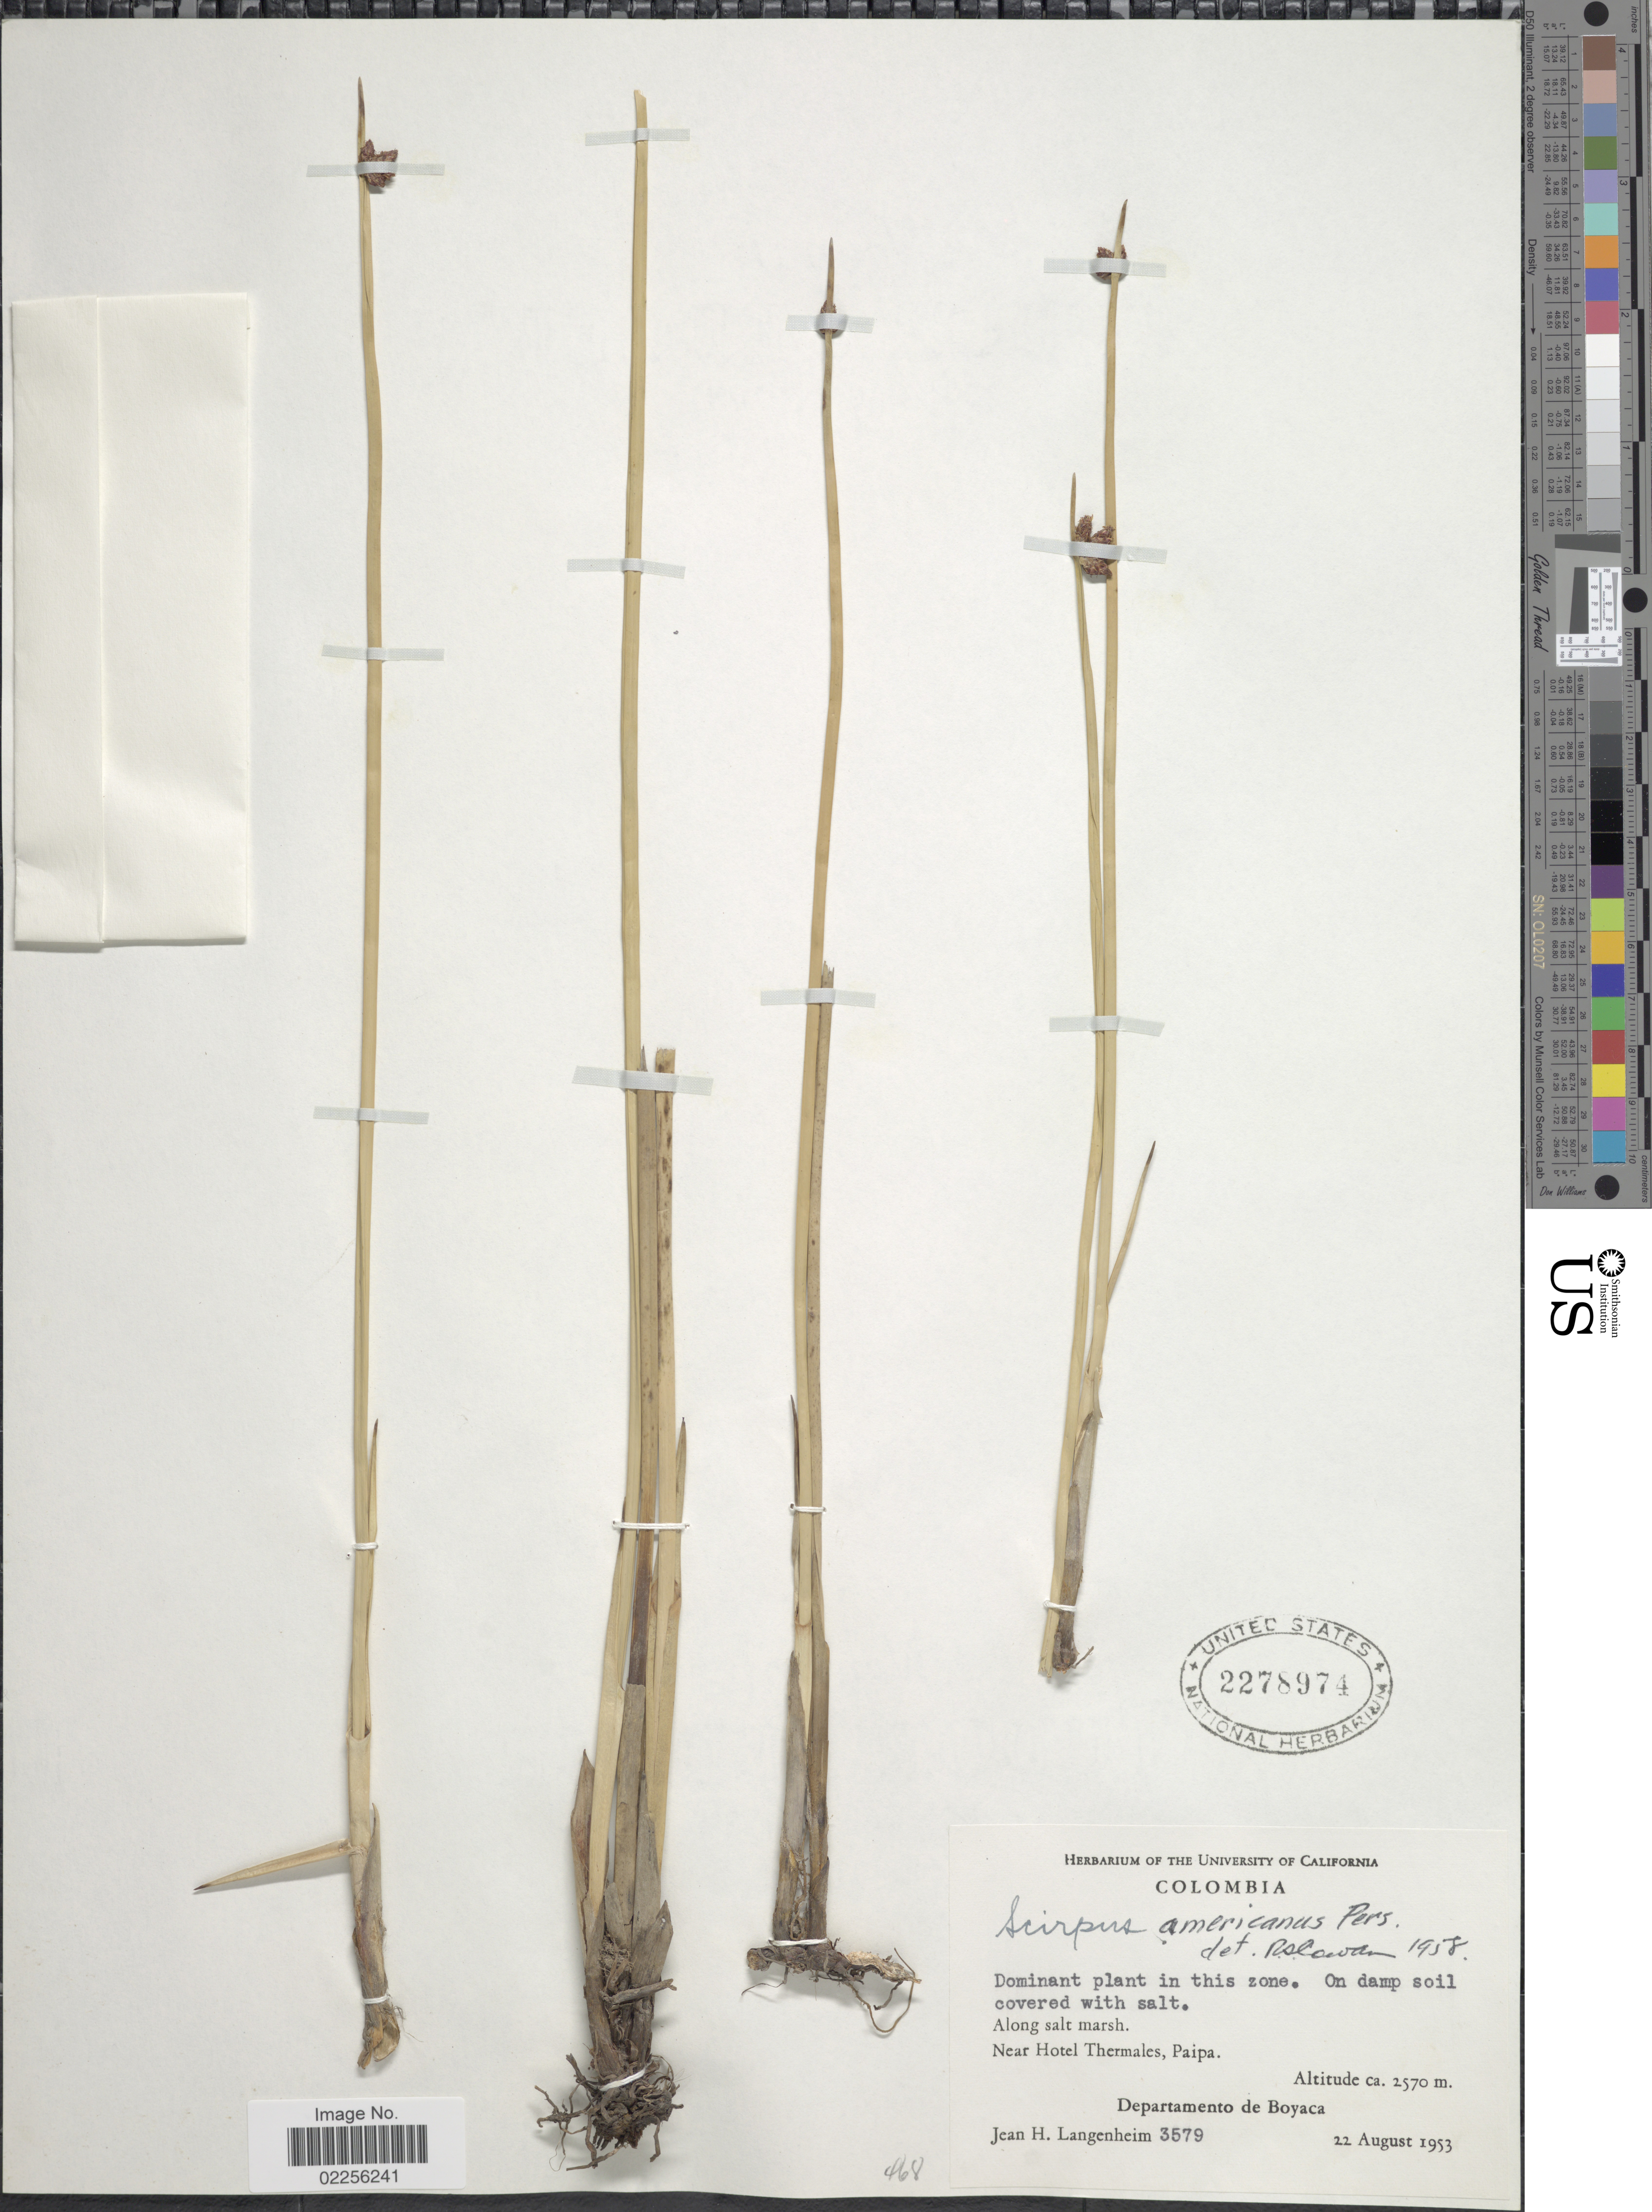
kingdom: Plantae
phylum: Tracheophyta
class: Liliopsida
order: Poales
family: Cyperaceae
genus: Schoenoplectus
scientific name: Schoenoplectus pungens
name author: (Vahl) Palla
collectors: J. H. Langenheim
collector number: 3579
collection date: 1953-08-22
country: Colombia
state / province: Boyacá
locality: Along salt marsh. Near Hotel Thermales, Paipa, Departamento de Boyaca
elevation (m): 2570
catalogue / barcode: US 2278974